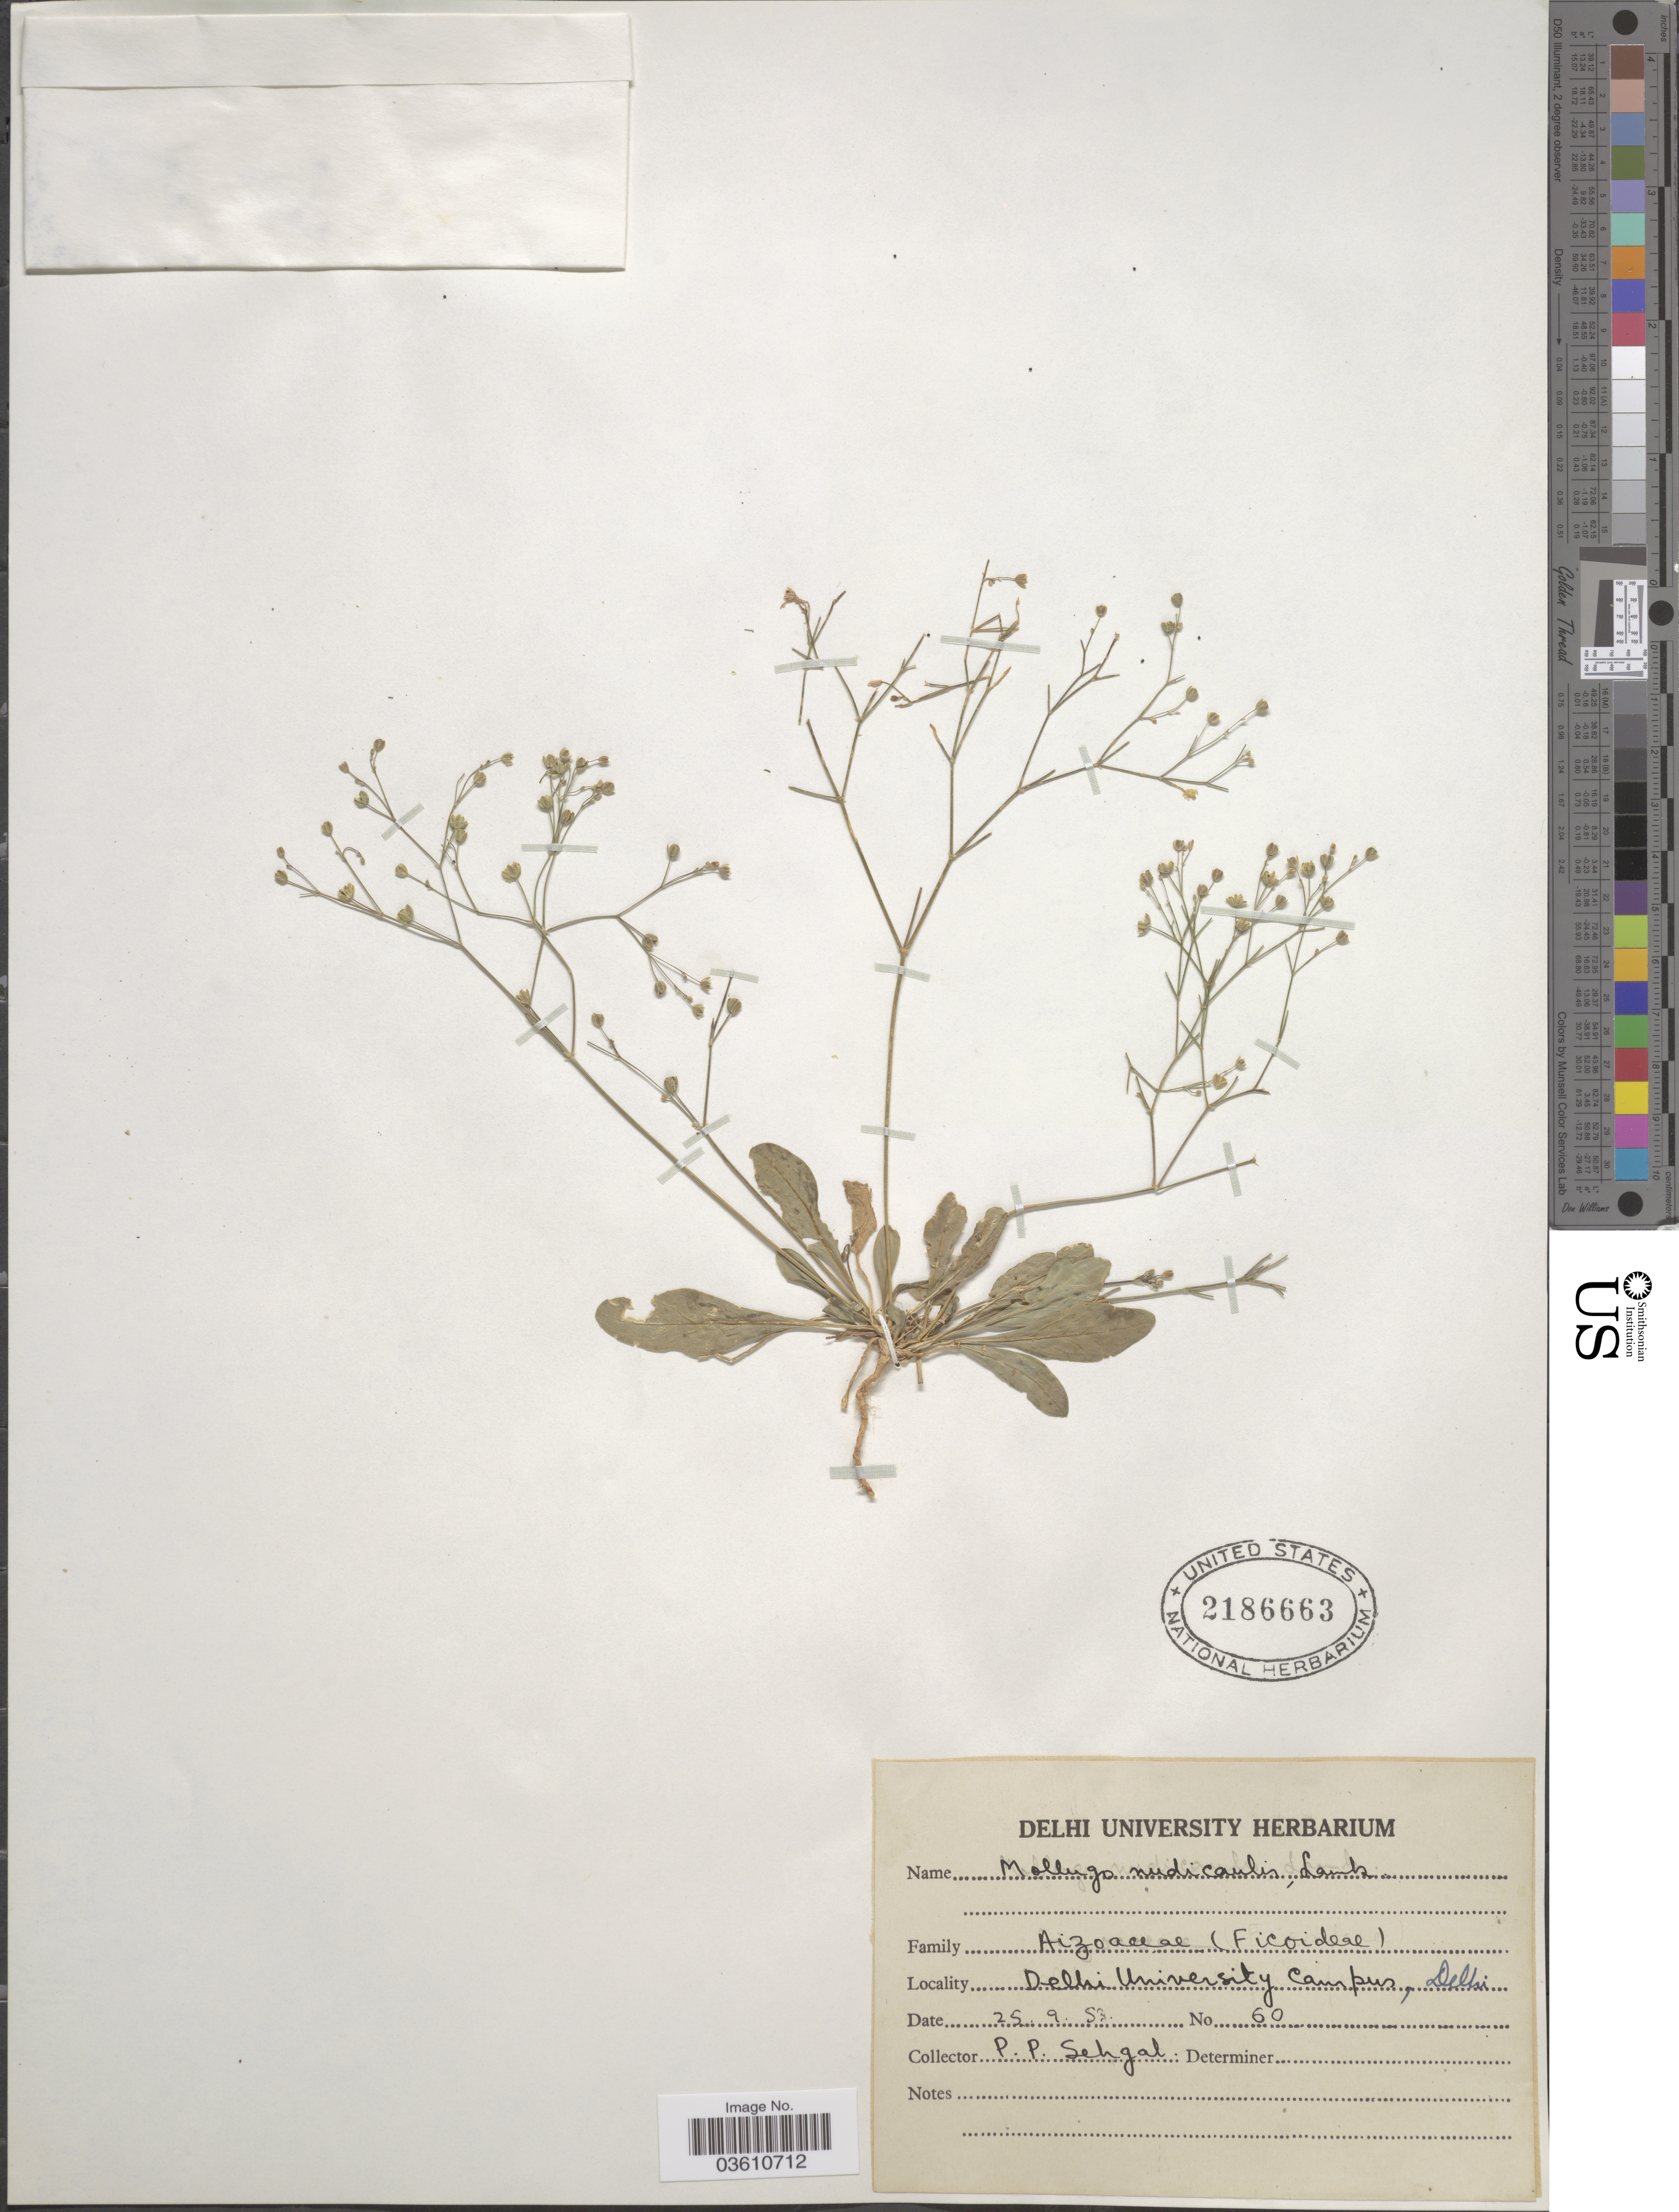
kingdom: Plantae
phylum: Tracheophyta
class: Magnoliopsida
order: Caryophyllales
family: Molluginaceae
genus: Paramollugo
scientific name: Paramollugo nudicaulis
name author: (Lam.) Thulin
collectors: P. Sehgal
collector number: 60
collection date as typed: Transcribed d/m/y: 25/9/53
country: India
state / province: Delhi, Capital Territory of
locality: Delhi University Campus.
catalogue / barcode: US 2186663